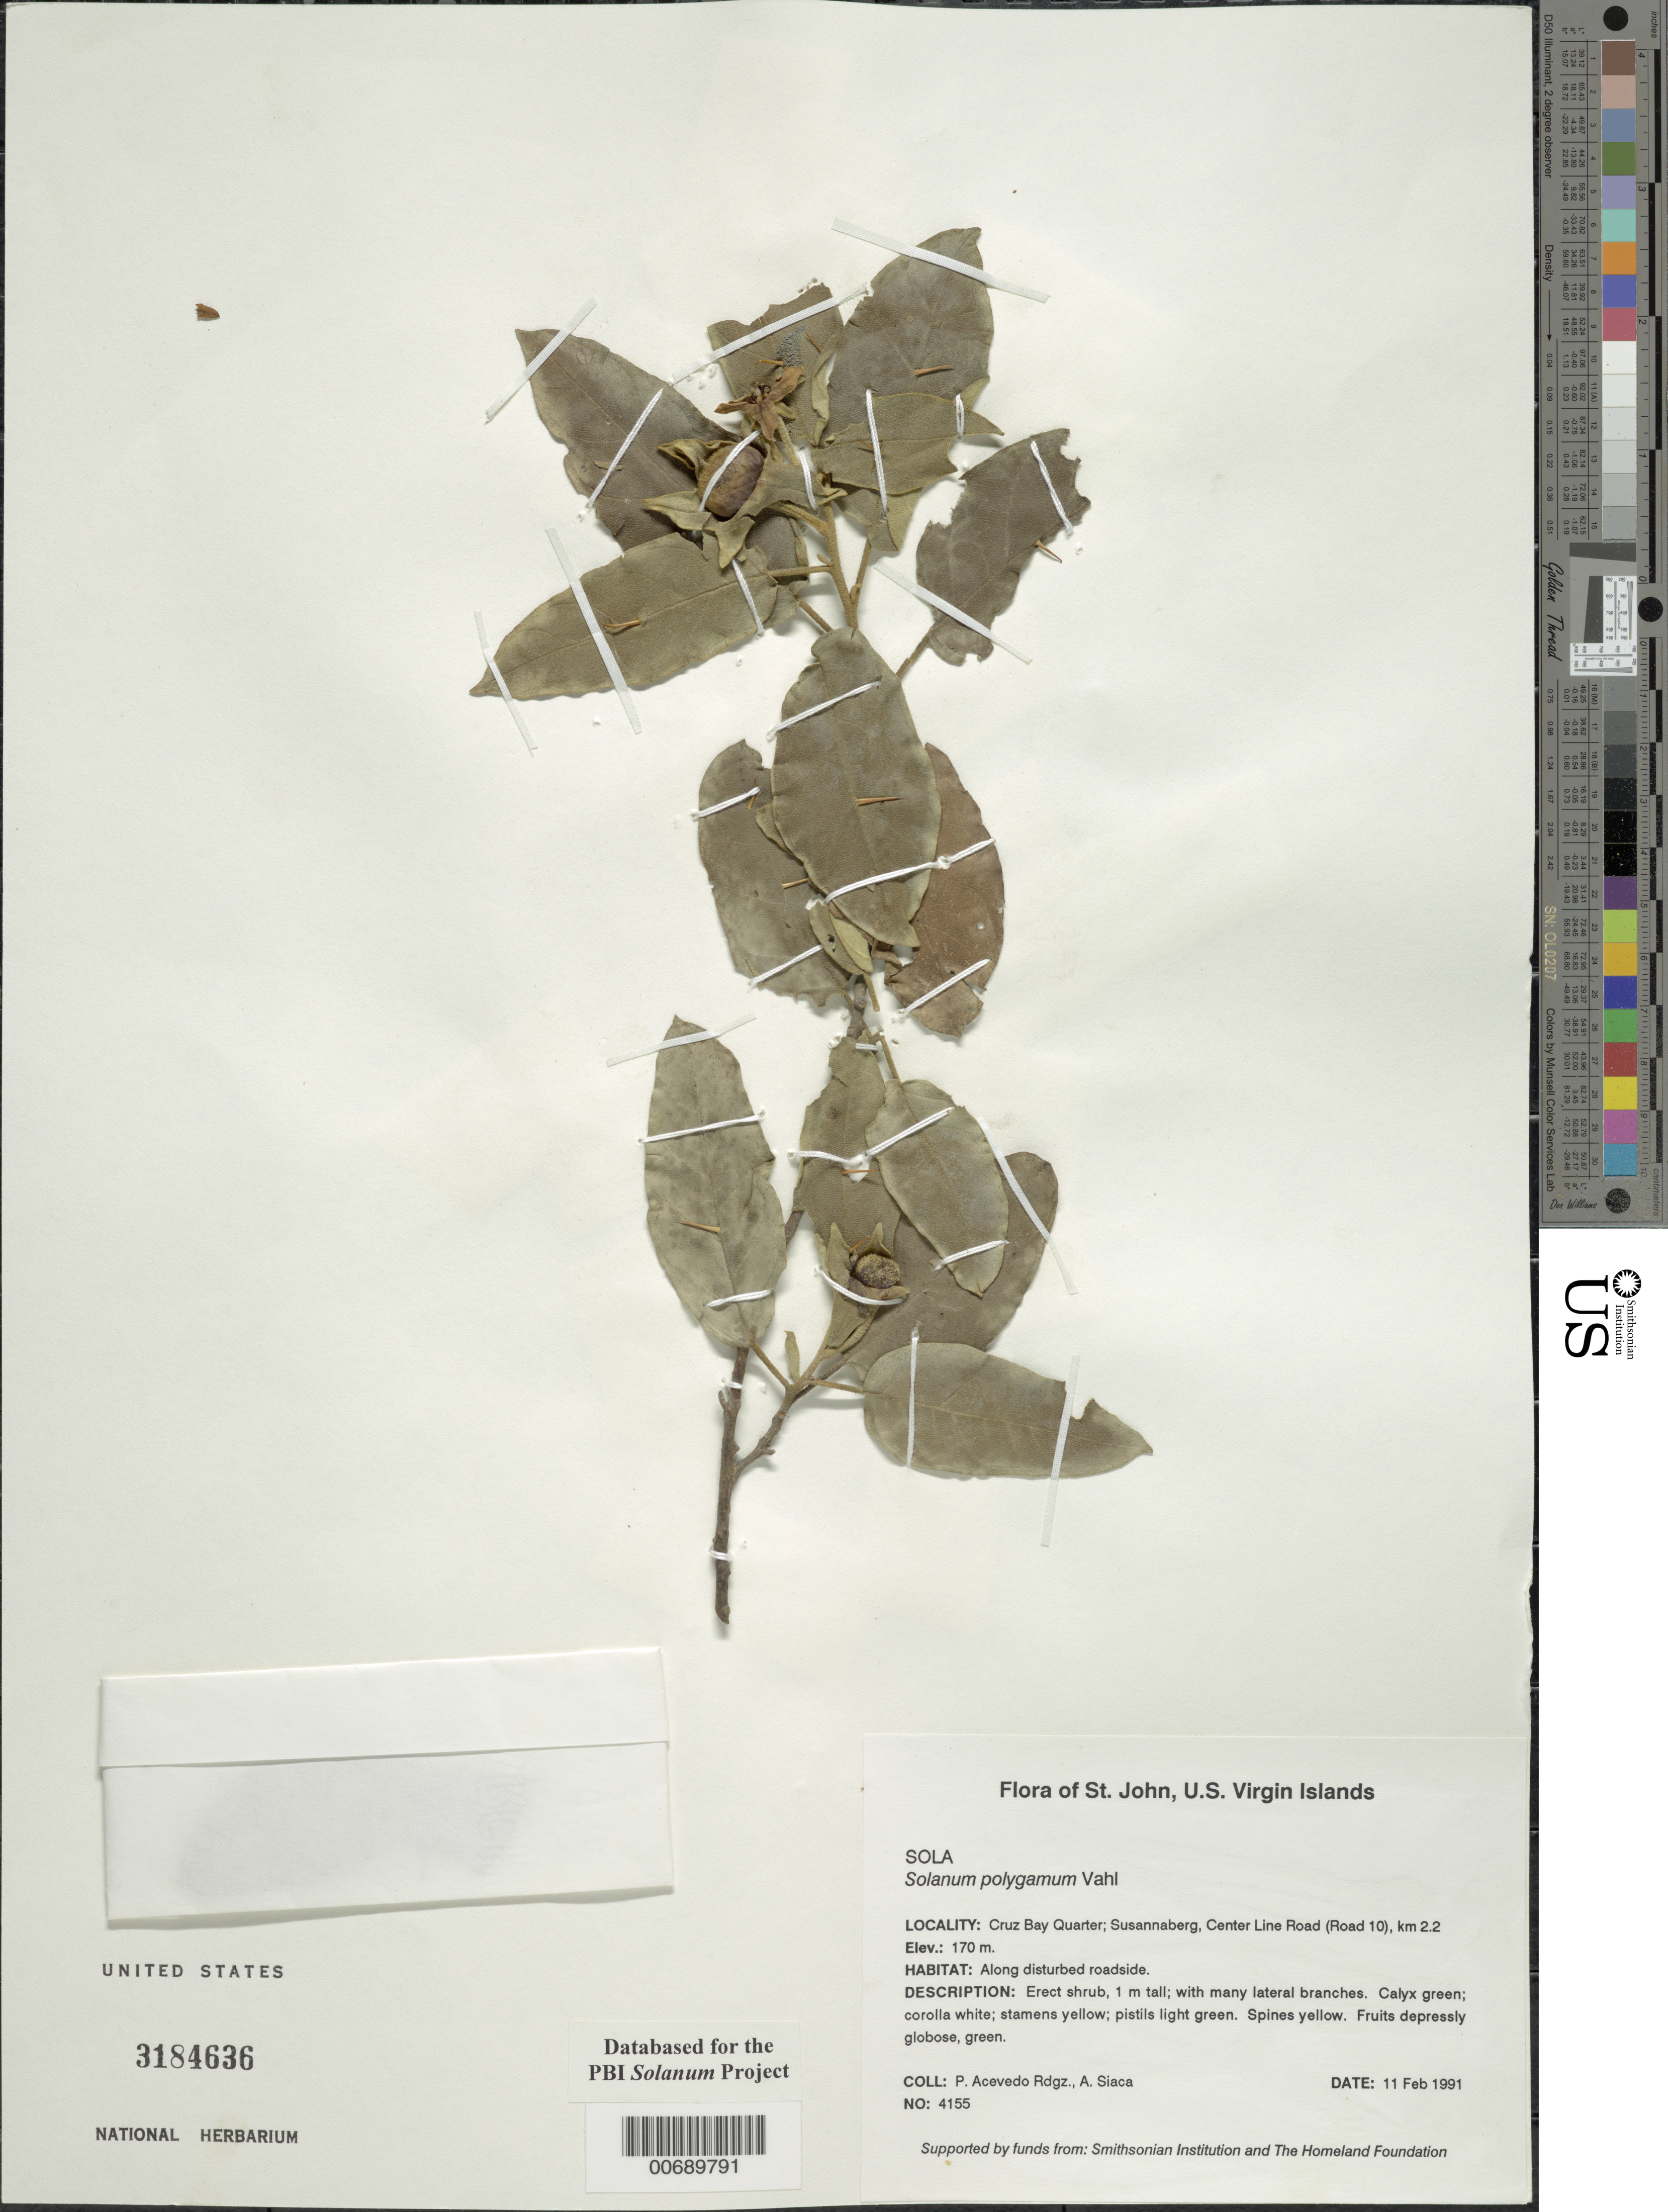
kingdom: Plantae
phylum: Tracheophyta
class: Magnoliopsida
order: Solanales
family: Solanaceae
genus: Solanum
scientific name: Solanum polygamum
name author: Vahl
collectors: P. Acevedo-Rodr. & A. Siaca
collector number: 4155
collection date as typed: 11 Feb 1991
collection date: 1991-02-11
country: U.S. Virgin Islands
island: St. John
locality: Cruz Bay Quarter; Susannaberg, Center Line Road (Road 10), km 2.2, in front of Community Health Clinic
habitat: Along disturbed roadside.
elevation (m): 170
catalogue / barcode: US 3184636